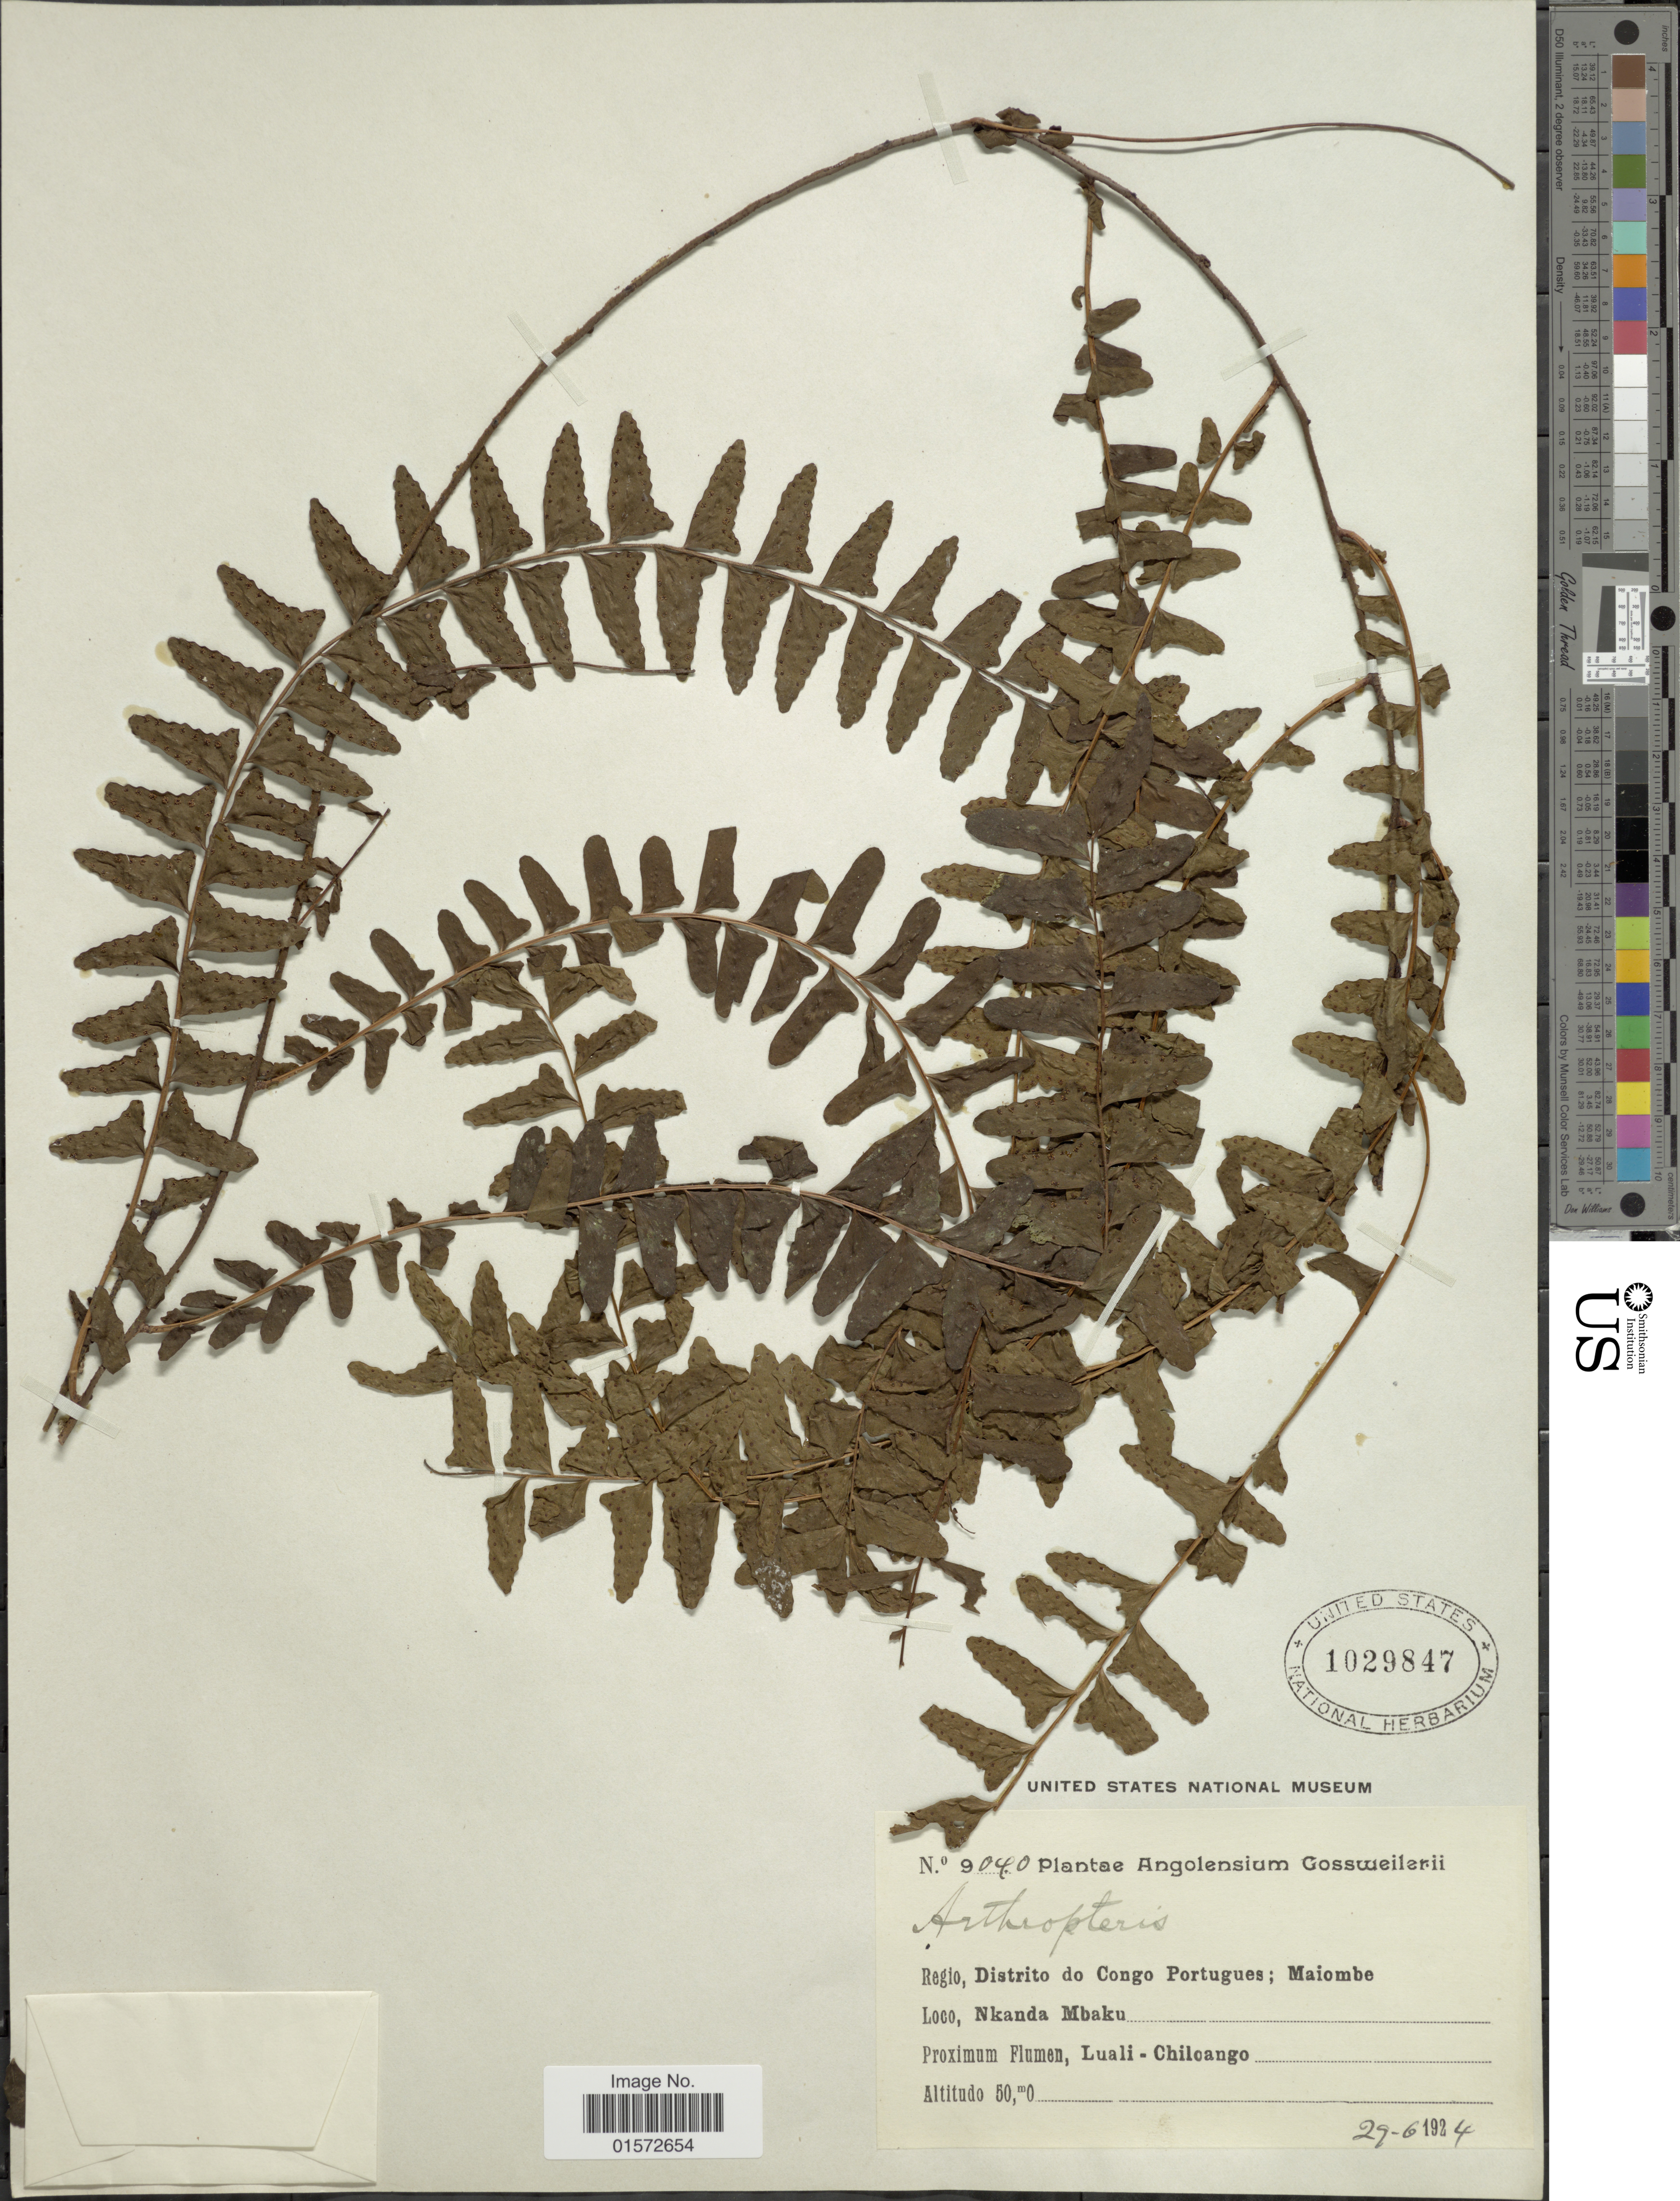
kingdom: Plantae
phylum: Tracheophyta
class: Polypodiopsida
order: Polypodiales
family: Tectariaceae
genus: Arthropteris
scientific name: Arthropteris palisotii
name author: (Desv.) Alston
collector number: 9040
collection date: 1924-06-29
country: Angola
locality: Distrito do Congo Portugese; Maiombe, Nkanda Mbaku, Luali-Chiloango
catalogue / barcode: US 1029847